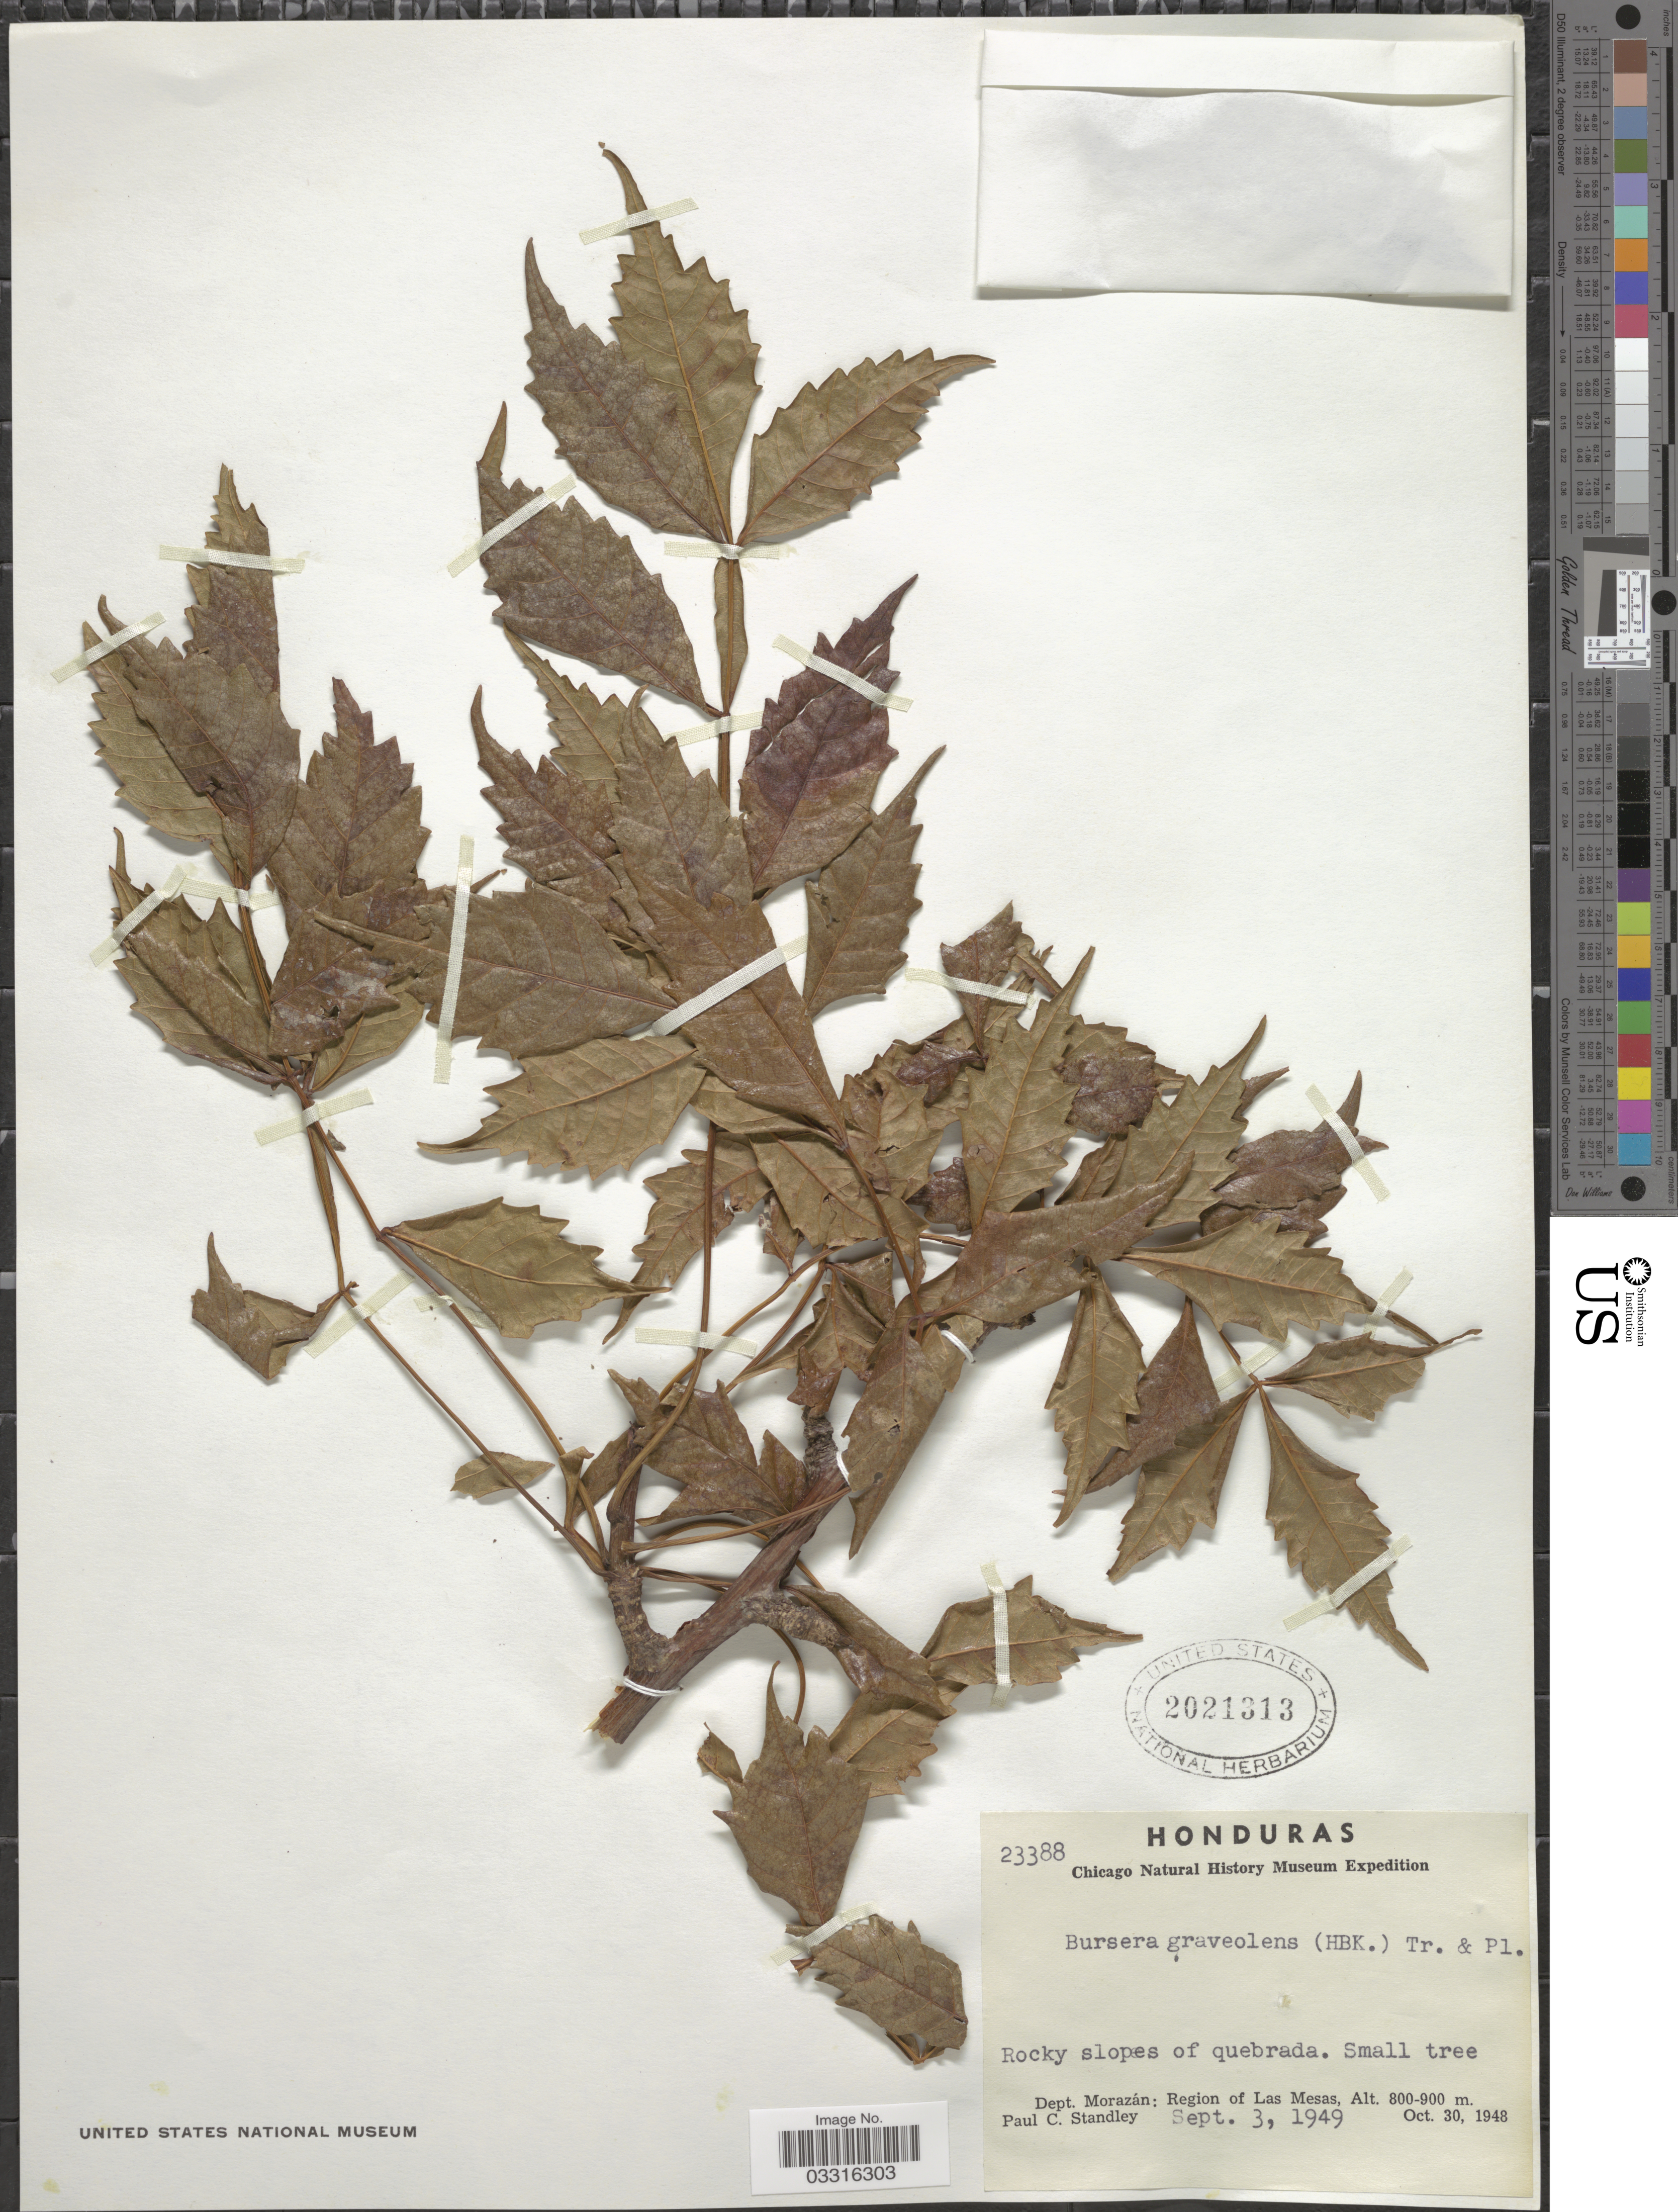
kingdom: Plantae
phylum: Tracheophyta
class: Magnoliopsida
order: Sapindales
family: Burseraceae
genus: Bursera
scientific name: Bursera graveolens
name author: (Kunth) Triana & Planch.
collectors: P. C. Standley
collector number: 23388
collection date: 1949-09-03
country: El Salvador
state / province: Morazan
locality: Dept. Morazán: Region of Las Mesas.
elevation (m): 800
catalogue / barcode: US 2021313